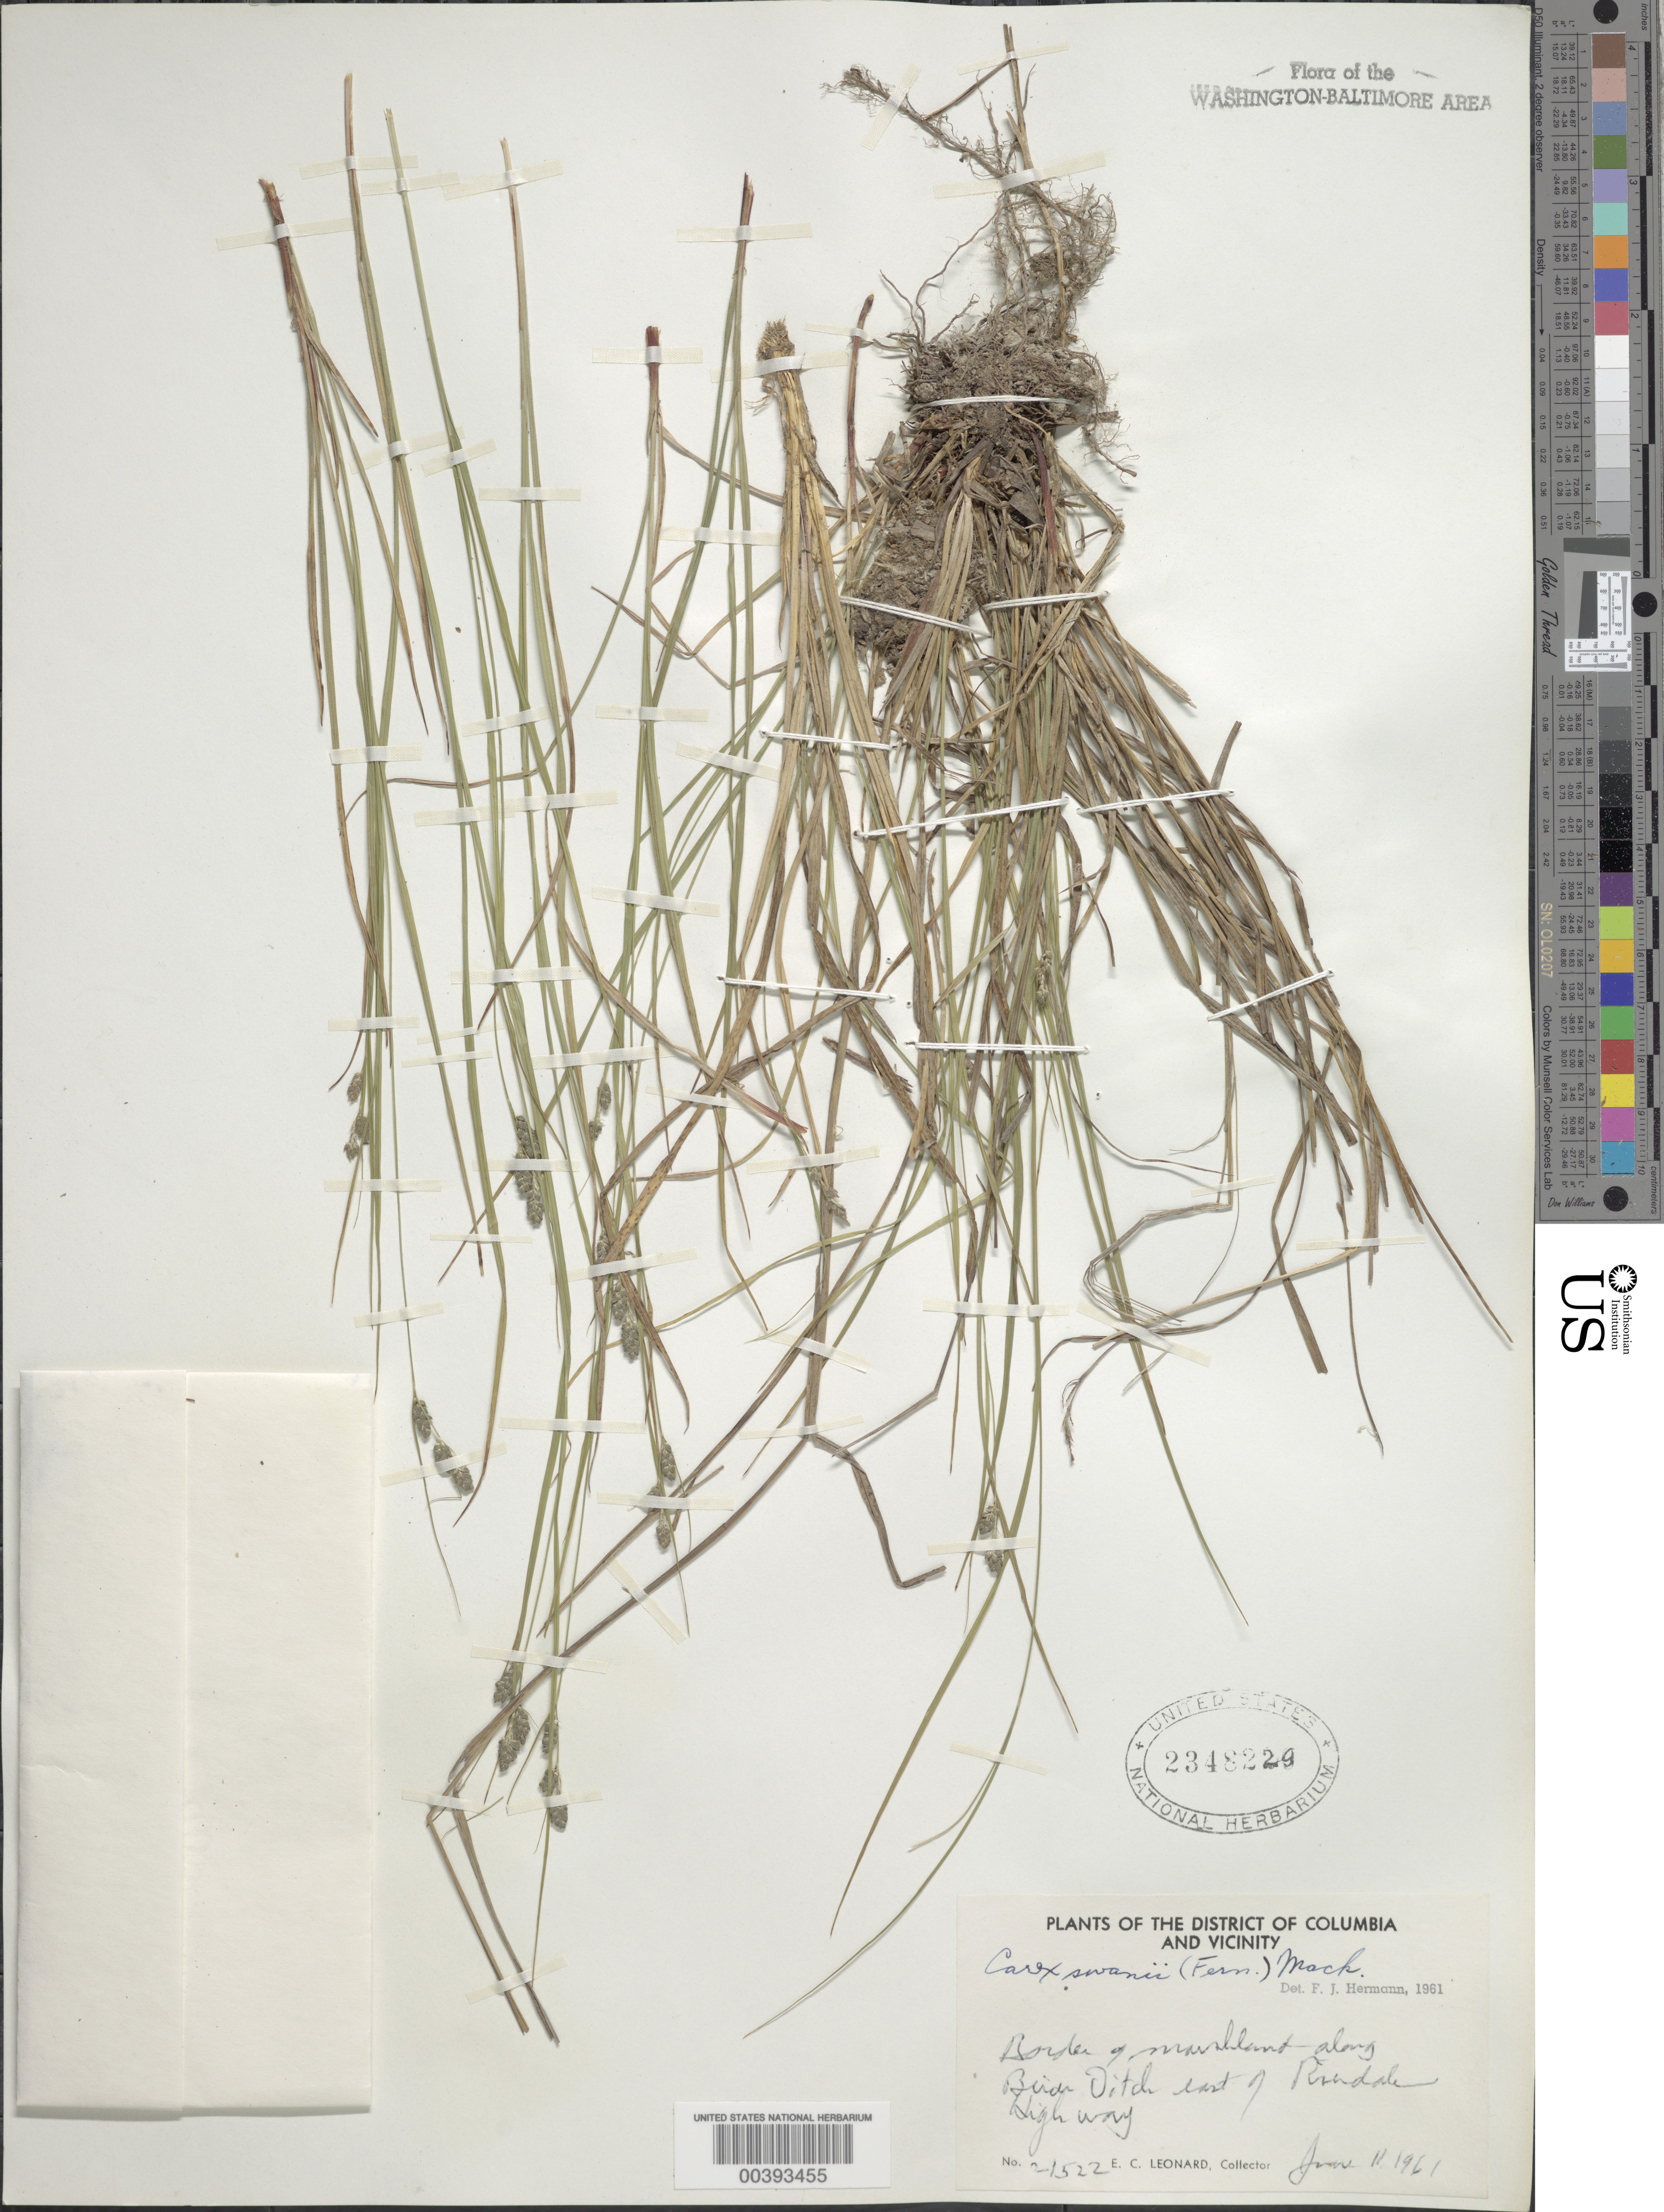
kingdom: Plantae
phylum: Tracheophyta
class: Liliopsida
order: Poales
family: Cyperaceae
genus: Carex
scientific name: Carex swanii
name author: (Fernald) Mack.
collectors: E. C. Leonard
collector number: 21522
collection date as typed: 11 Jun 1961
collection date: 1961-06-11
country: United States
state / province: Maryland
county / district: Prince George's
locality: Briar Ditch, east of Riverdale Road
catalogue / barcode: US 2348229